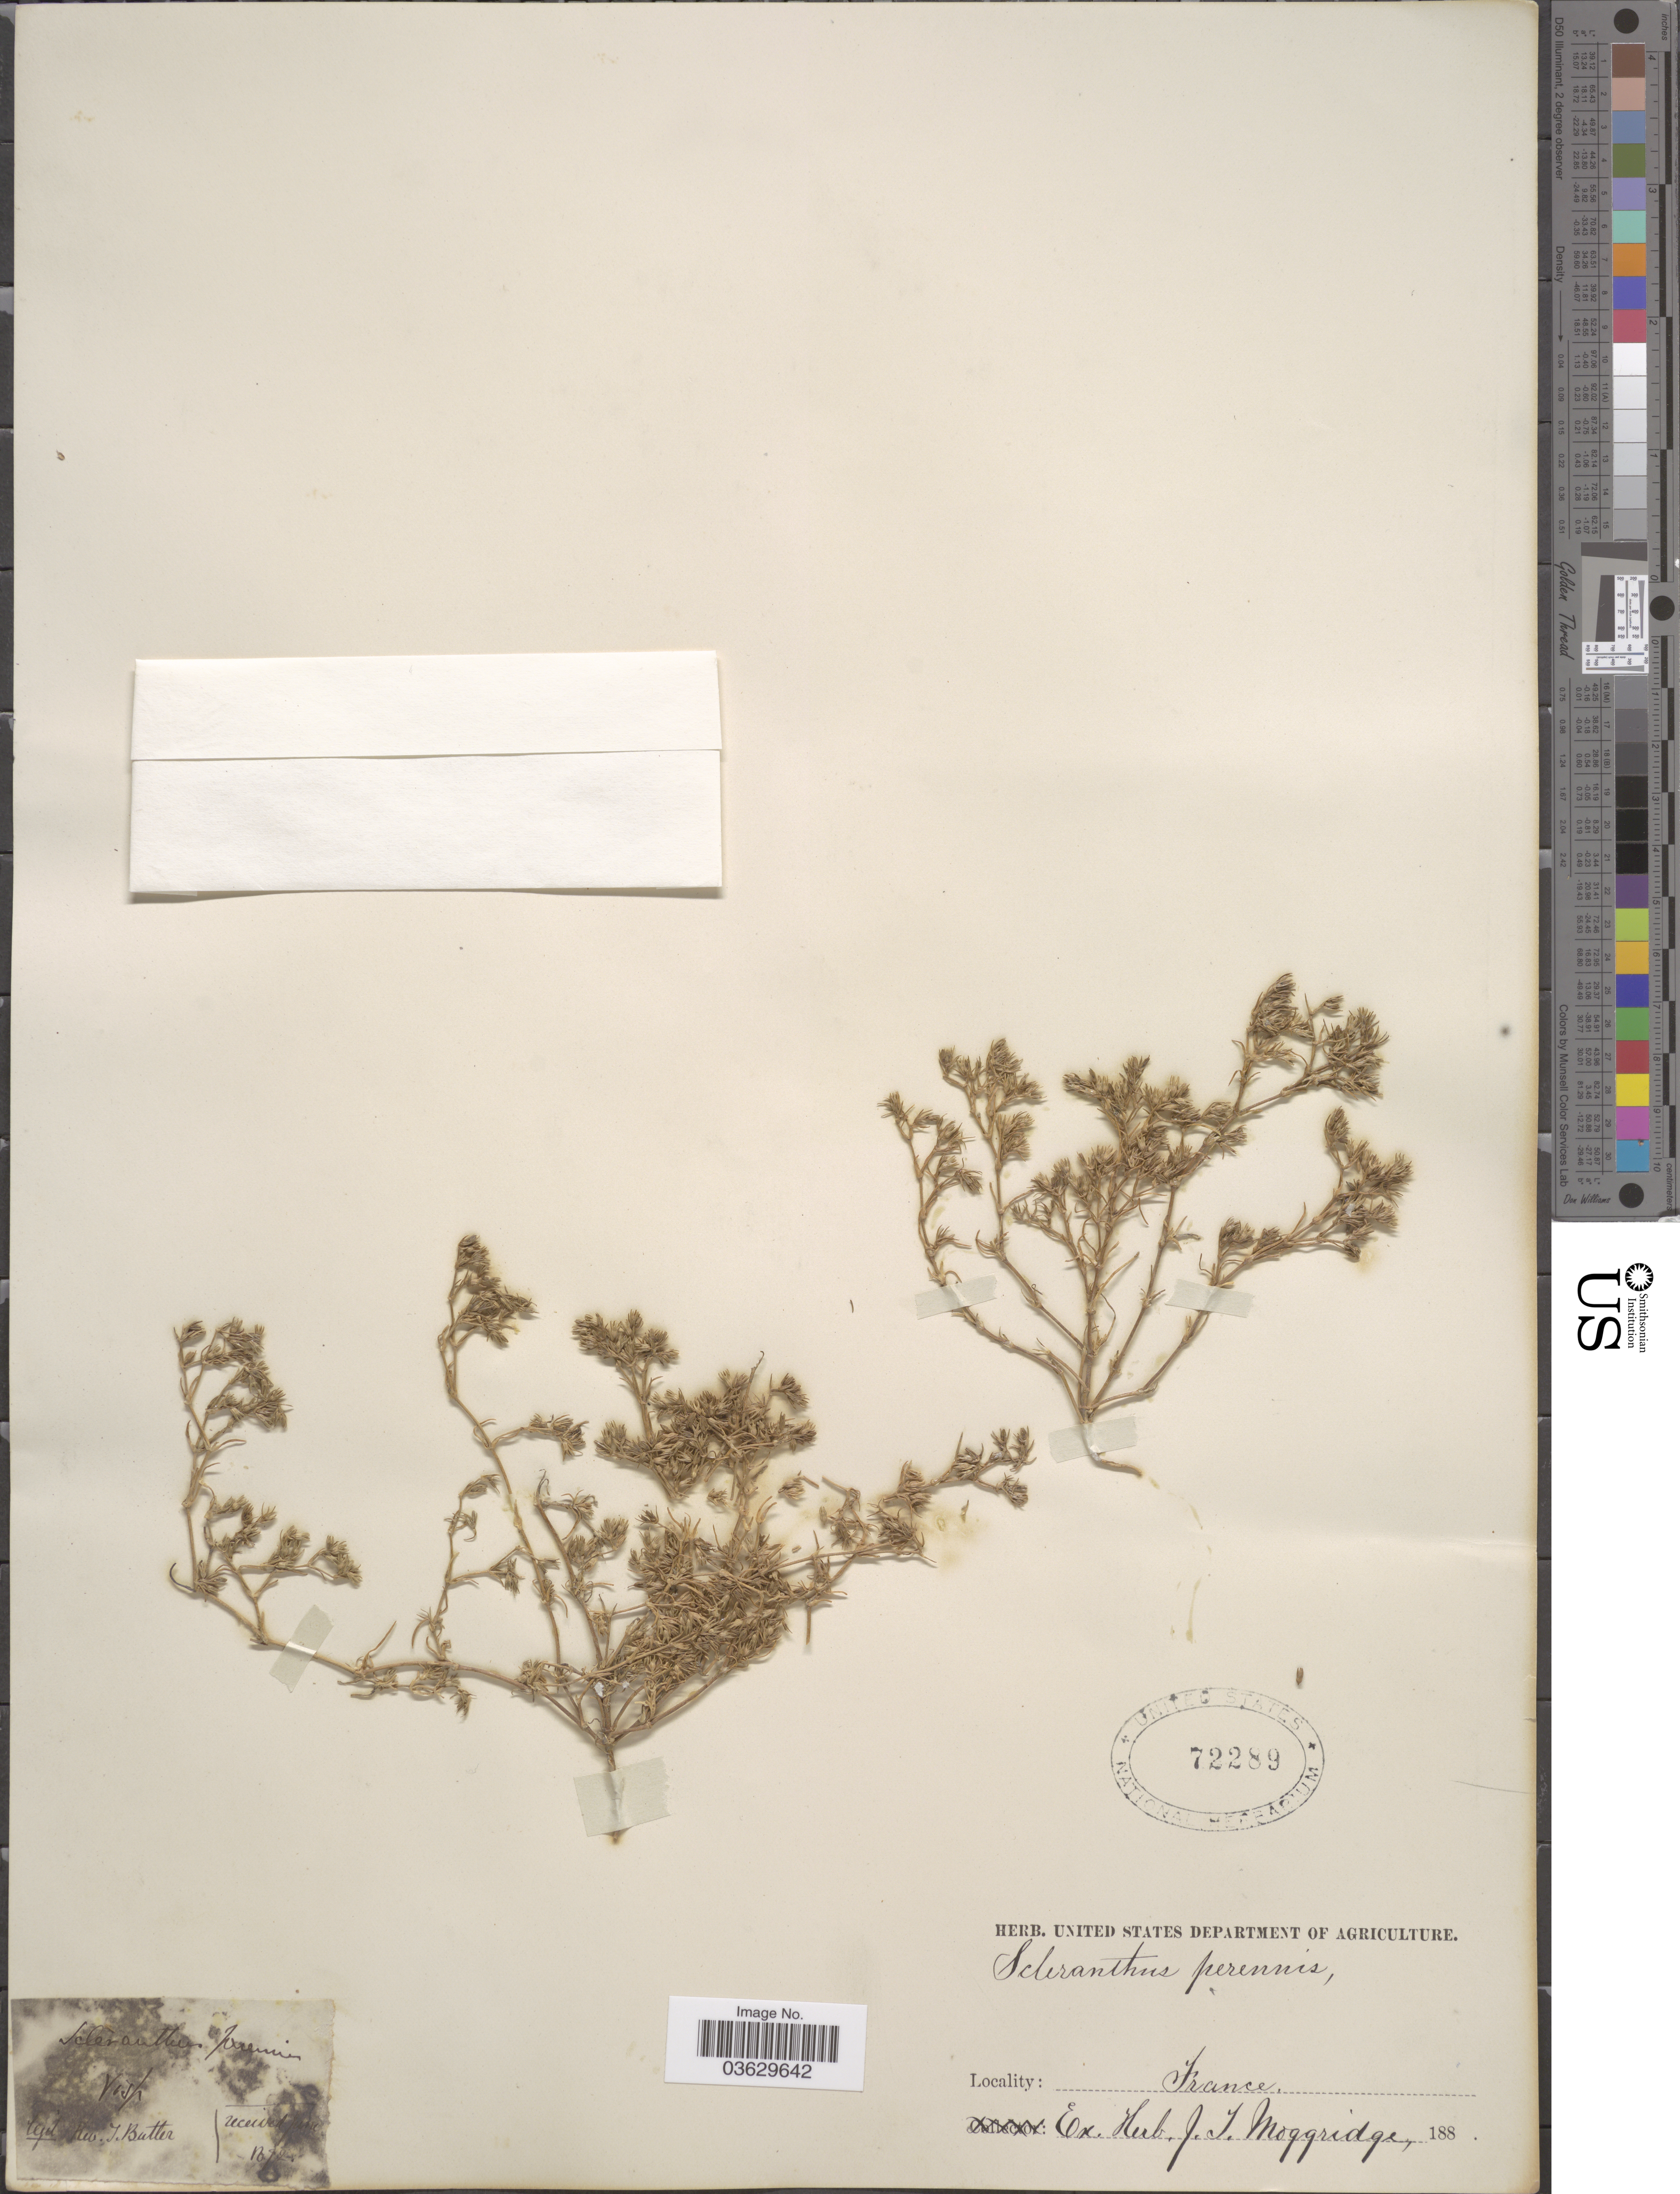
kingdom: Plantae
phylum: Tracheophyta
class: Magnoliopsida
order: Caryophyllales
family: Caryophyllaceae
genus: Scleranthus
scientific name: Scleranthus perennis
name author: L.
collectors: J. T. Moggridge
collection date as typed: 188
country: France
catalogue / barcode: US 72289